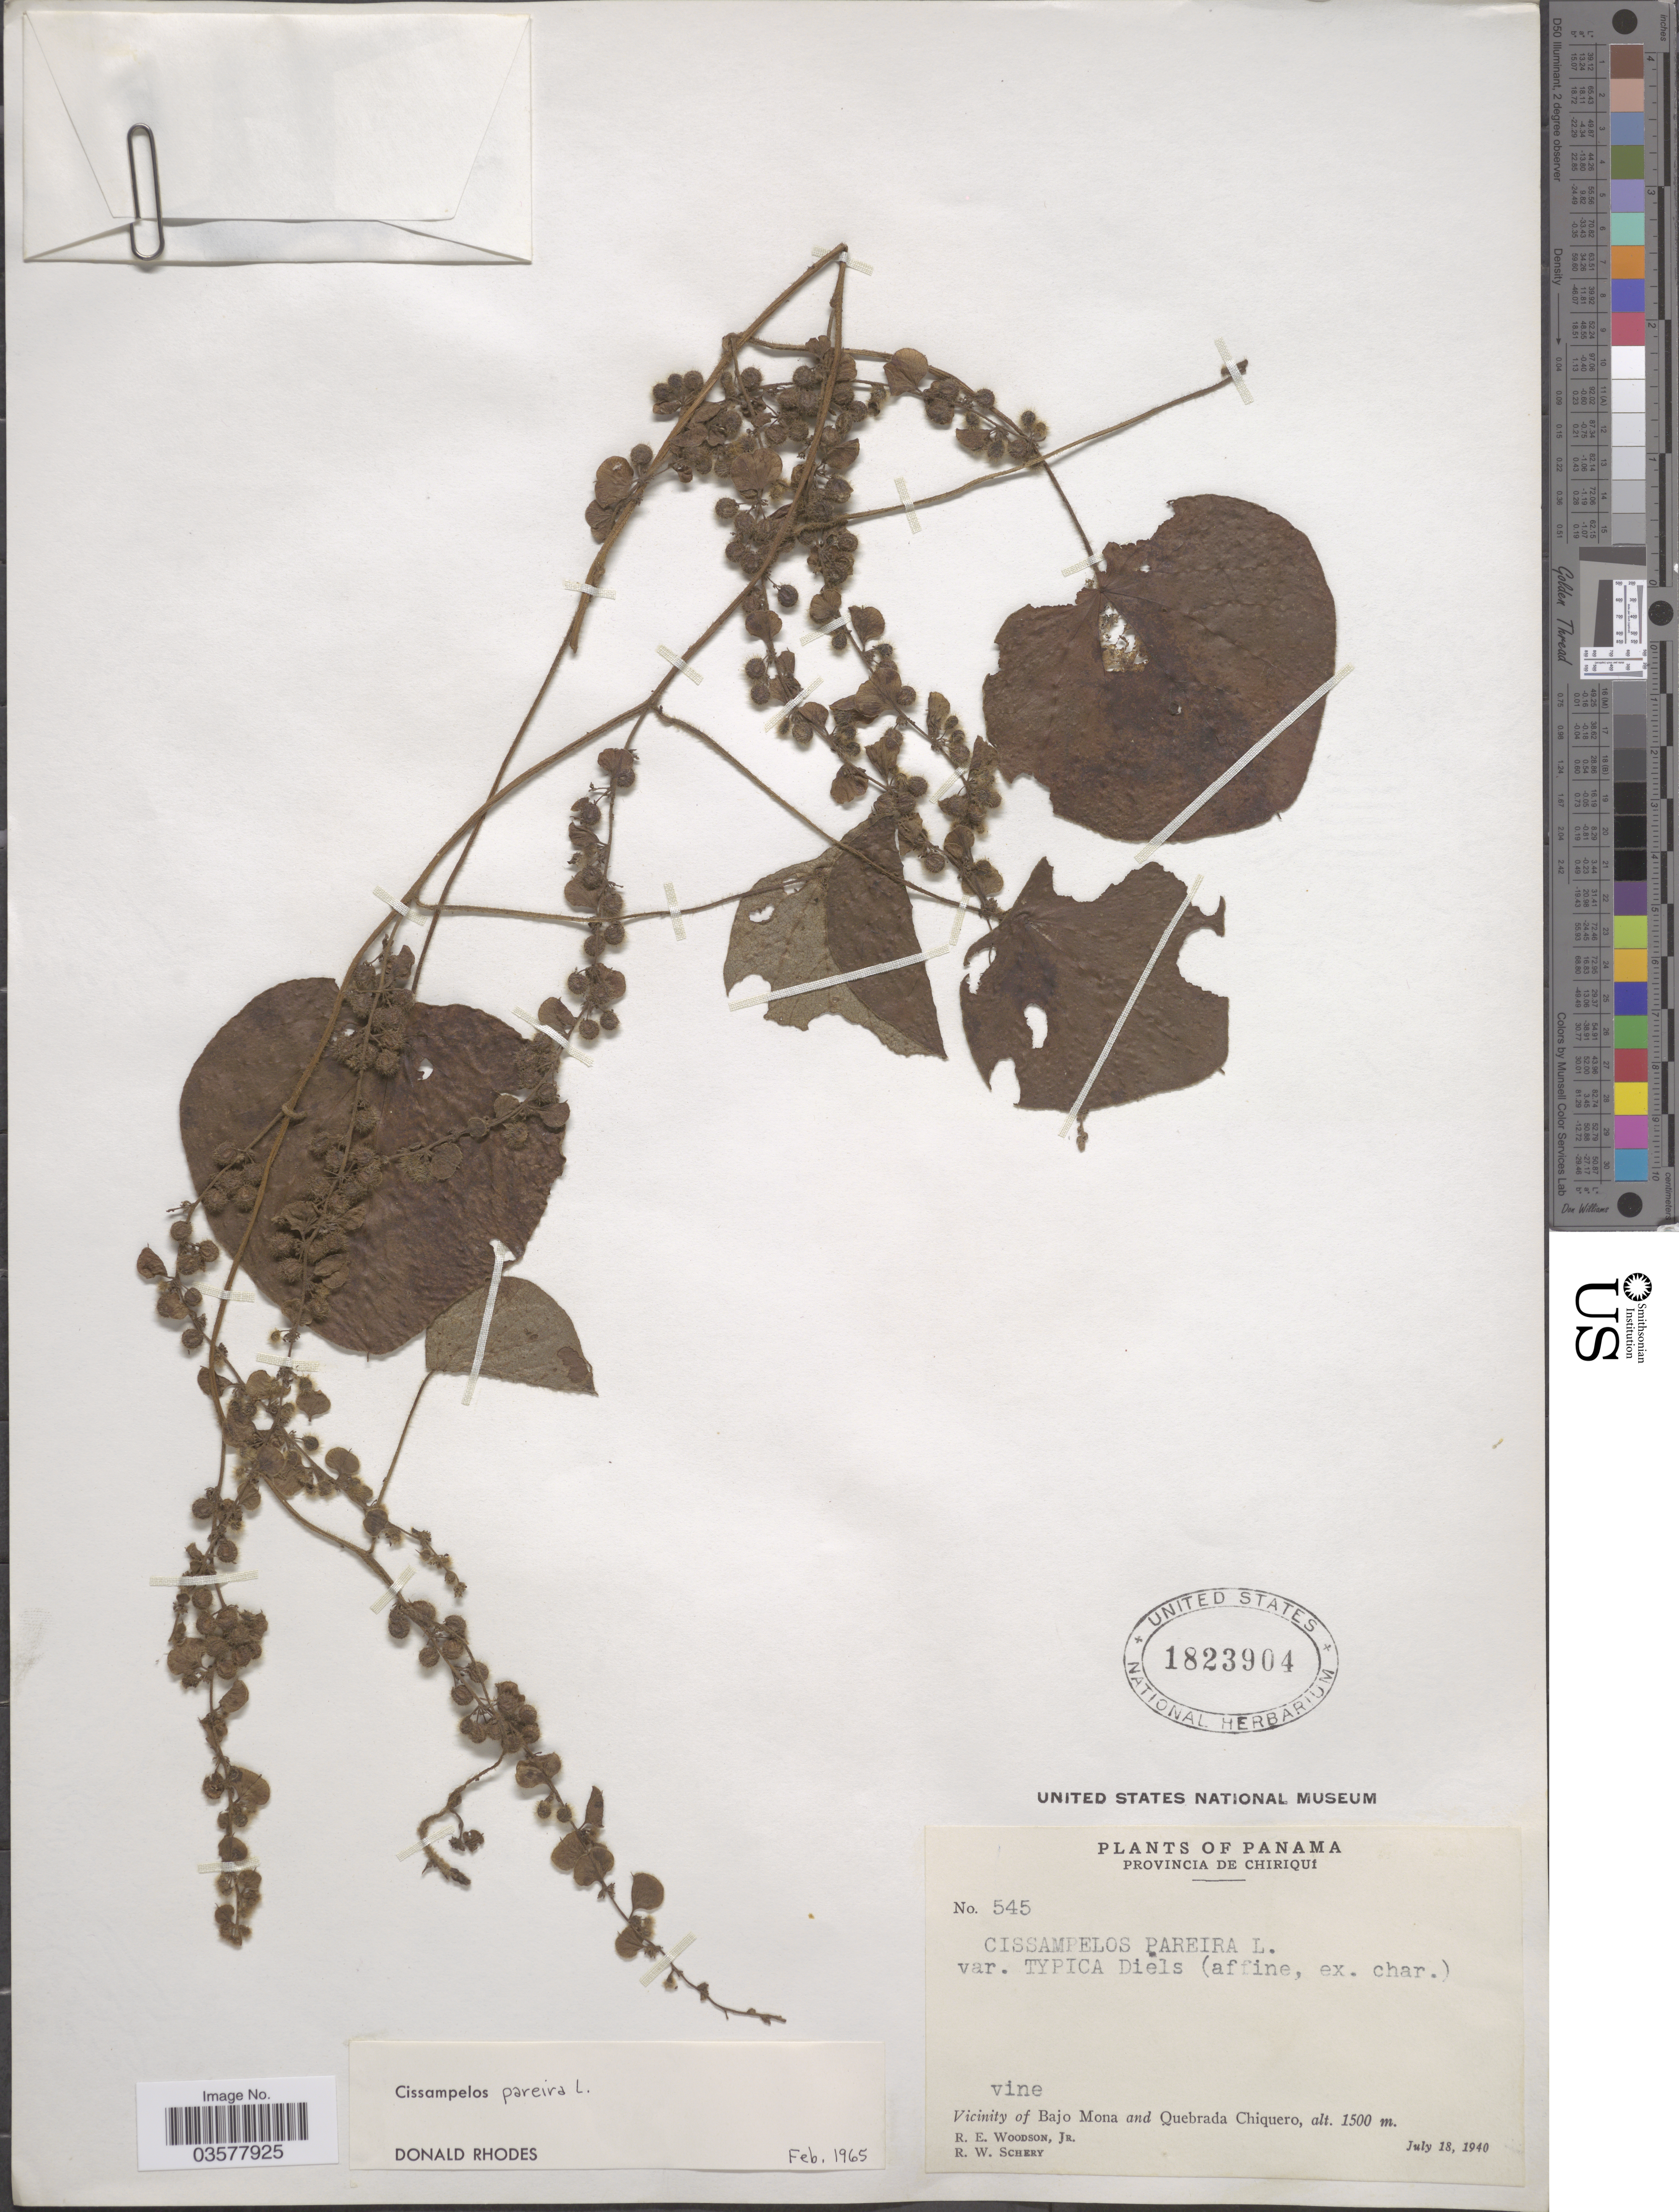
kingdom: Plantae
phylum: Tracheophyta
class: Magnoliopsida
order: Ranunculales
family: Menispermaceae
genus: Cissampelos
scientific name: Cissampelos pareira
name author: L.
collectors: R. E. Woodson & R. W. Schery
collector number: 545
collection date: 1940-07-18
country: Panama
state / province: Chiriqui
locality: Vicinity of Bajo Mona and Quebrada Chiquero.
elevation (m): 1500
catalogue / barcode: US 1823904